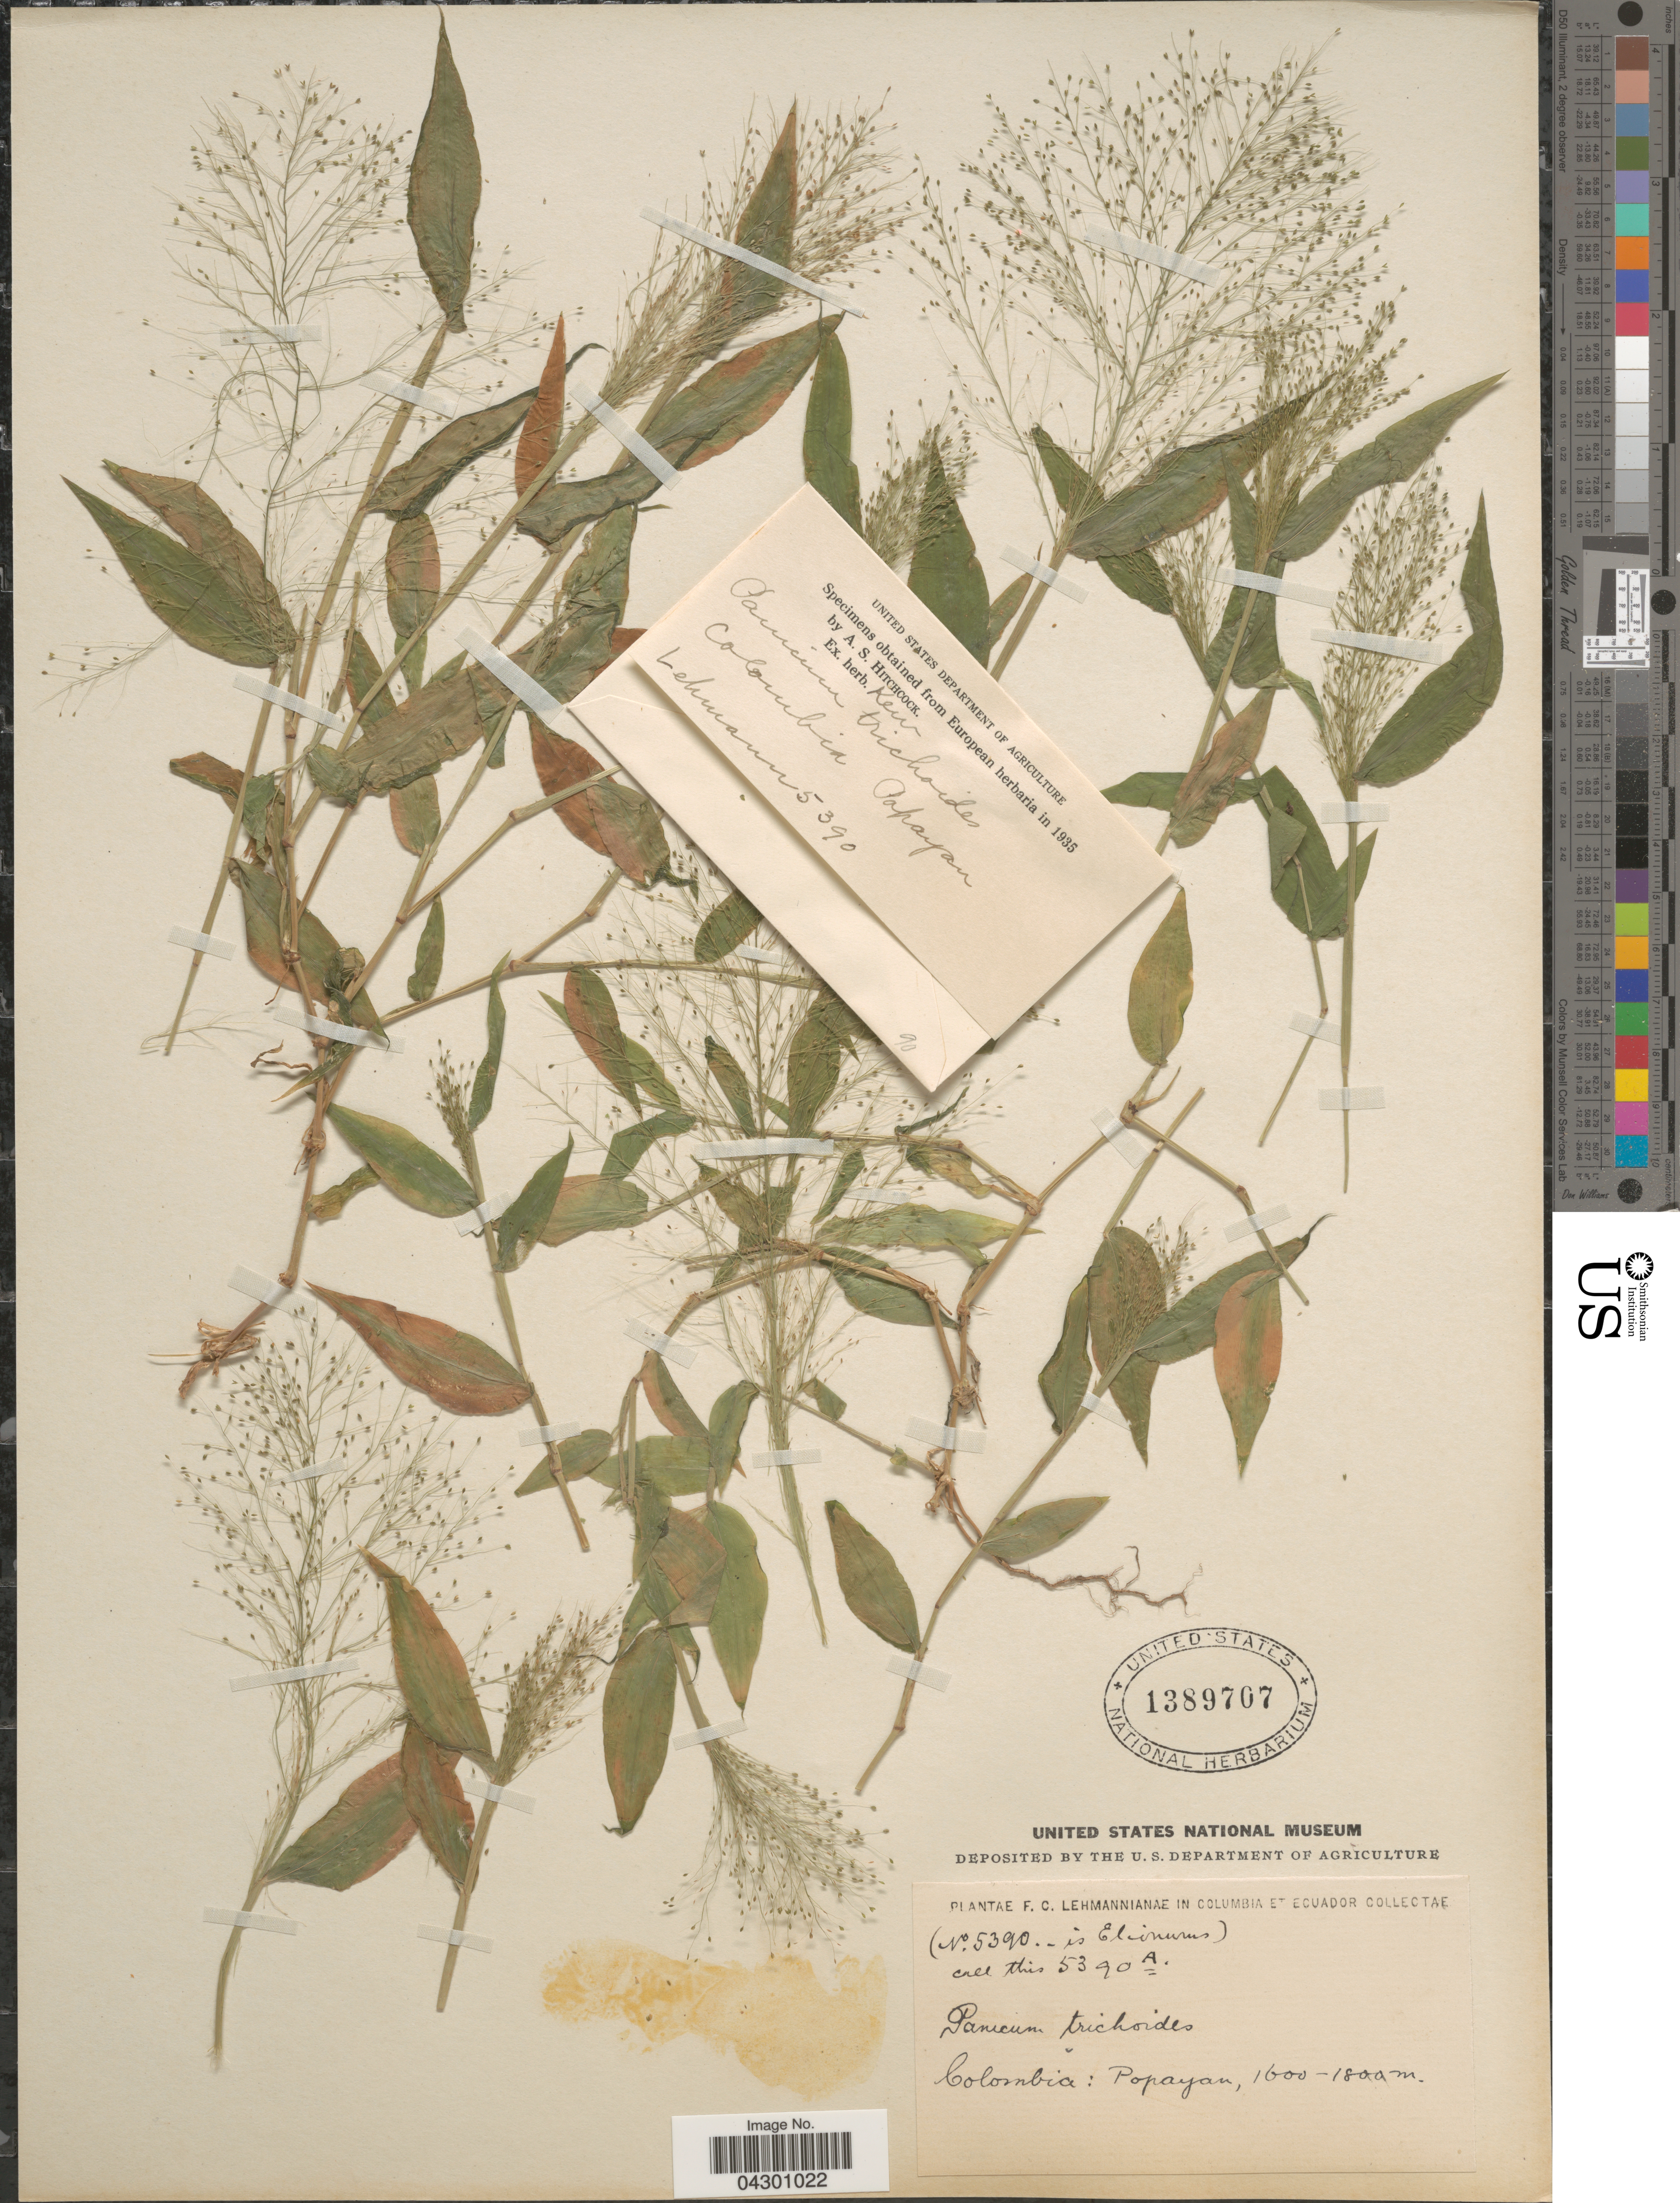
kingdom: Plantae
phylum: Tracheophyta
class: Liliopsida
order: Poales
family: Poaceae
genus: Panicum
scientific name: Panicum trichoides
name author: Sw.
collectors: F. C. Lehmann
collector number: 5390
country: Colombia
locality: Popayan.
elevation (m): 1600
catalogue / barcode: US 1389707